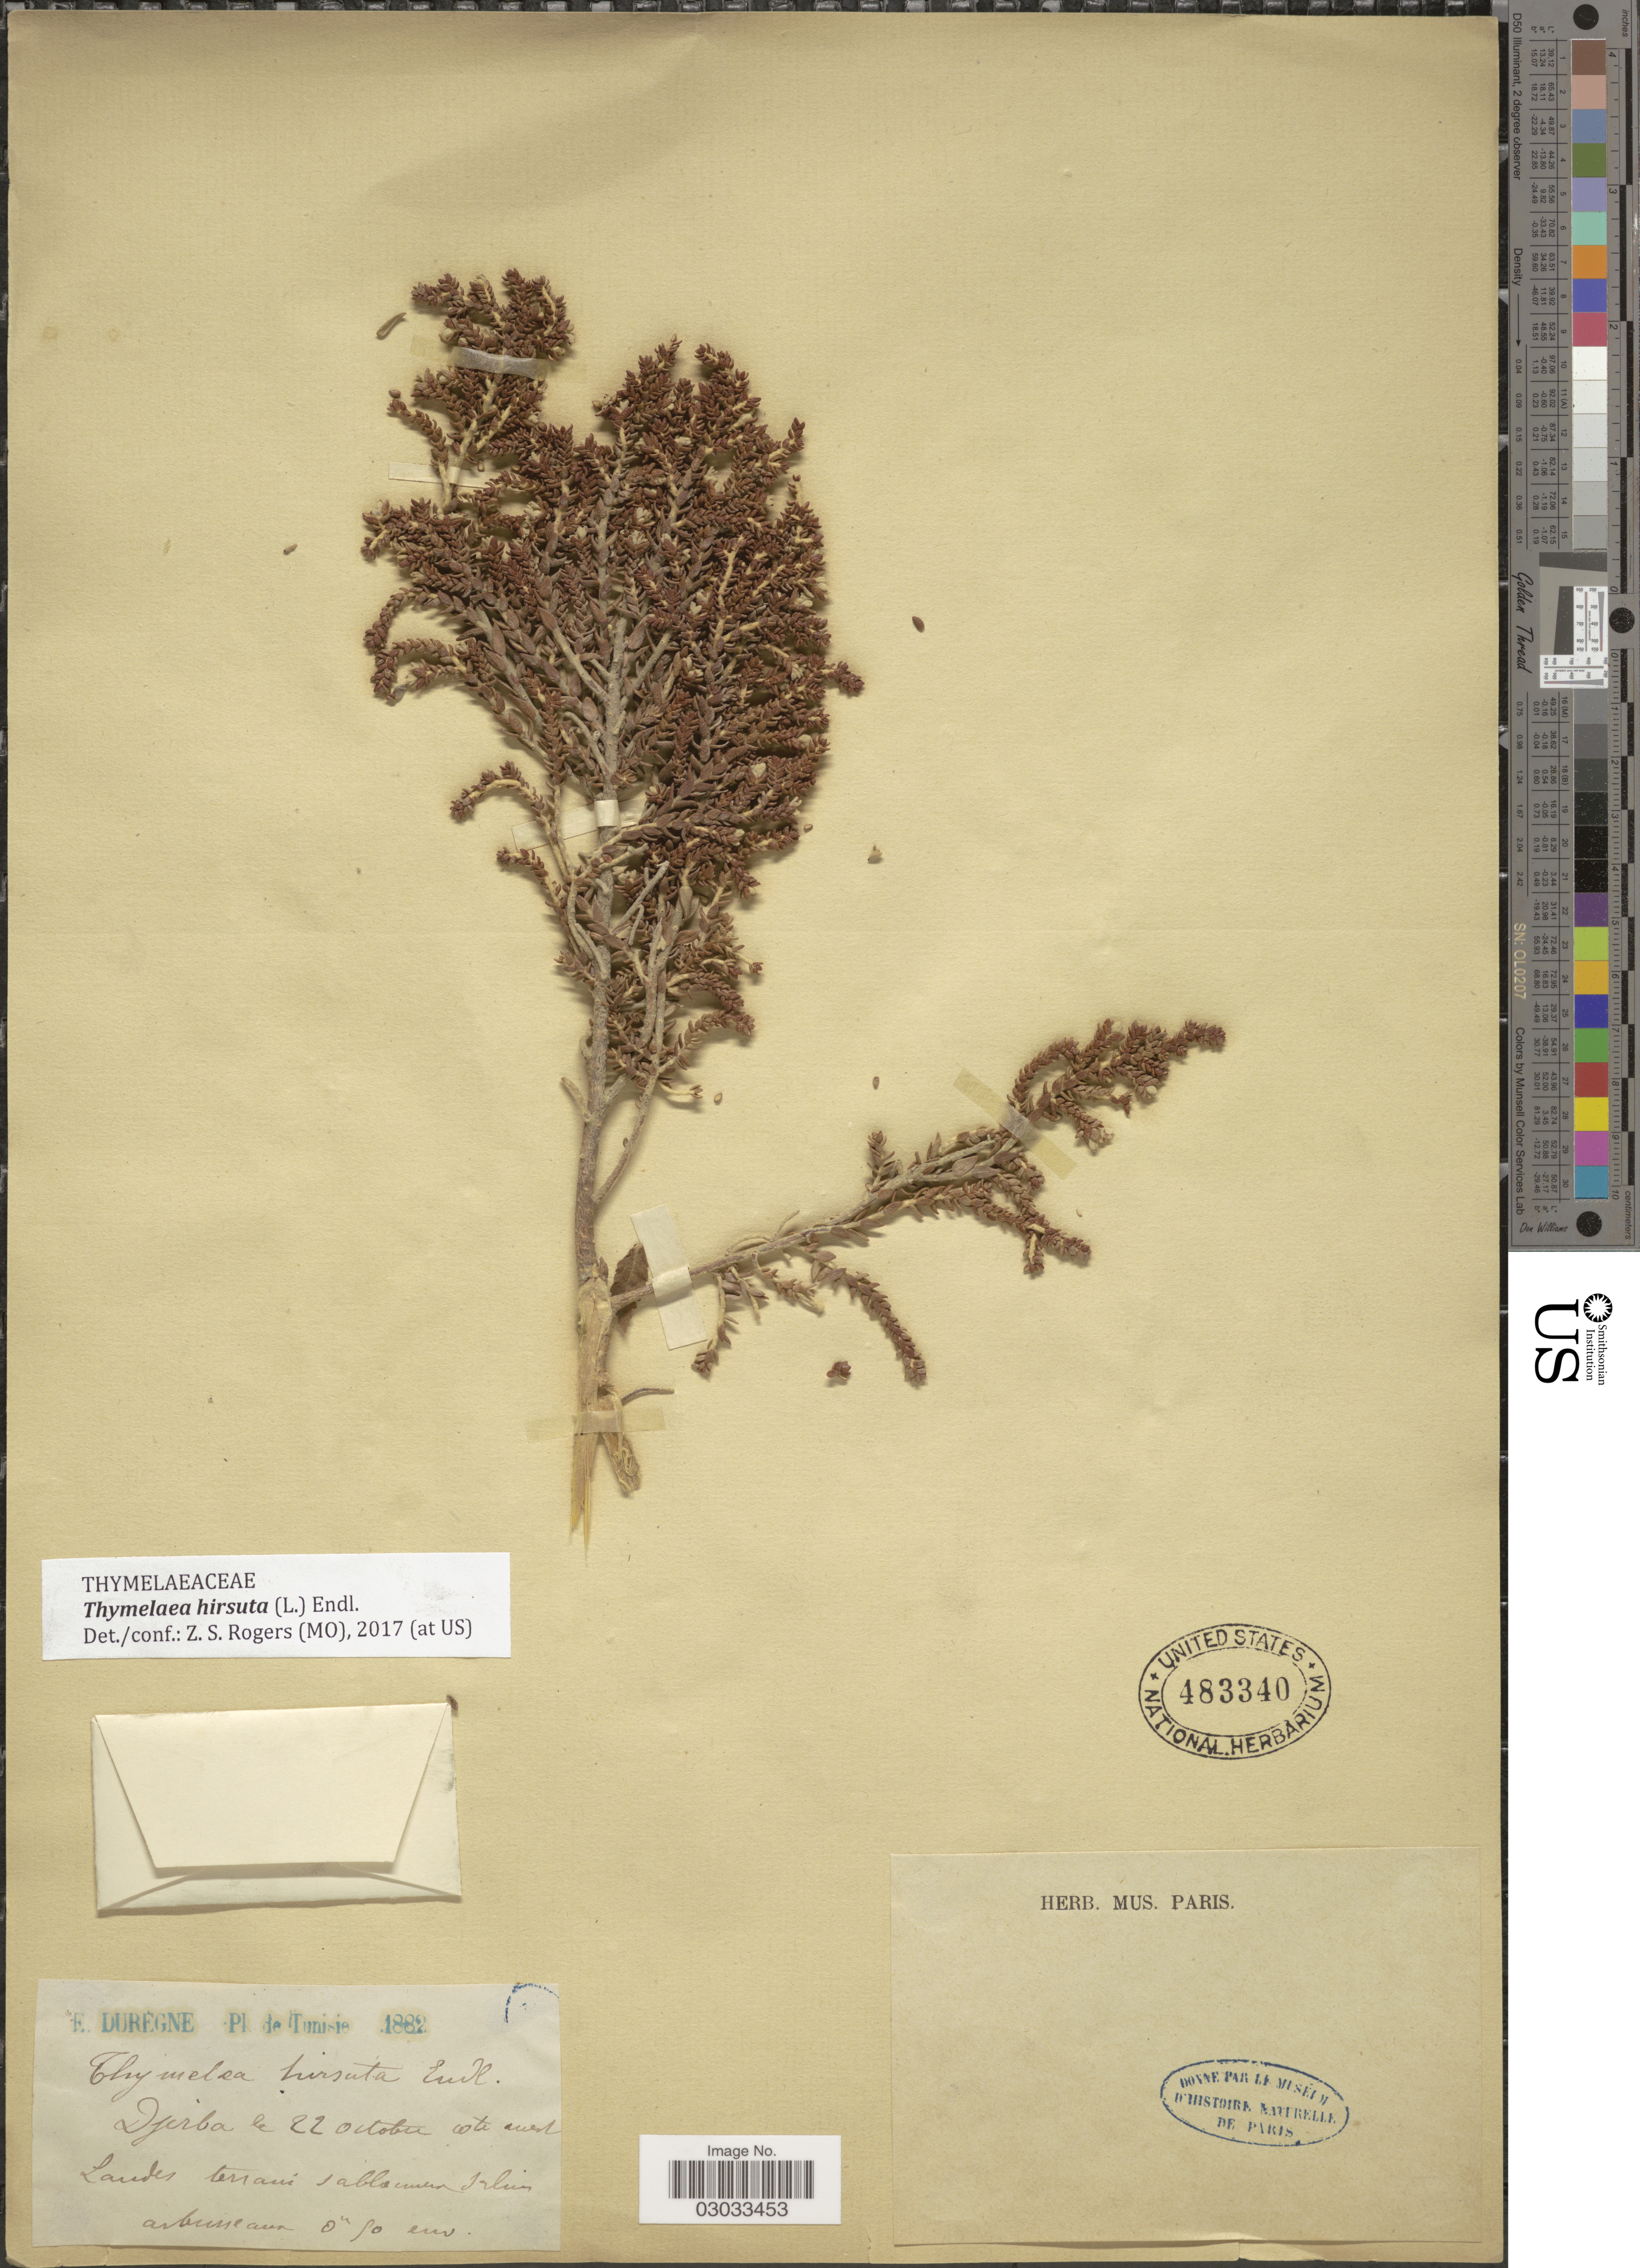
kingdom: Plantae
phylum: Tracheophyta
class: Magnoliopsida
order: Malvales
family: Thymelaeaceae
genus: Thymelaea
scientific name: Thymelaea hirsuta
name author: (L.) Endl.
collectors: F. Durègne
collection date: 1882-10-22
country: Tunisia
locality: Djerba.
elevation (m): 0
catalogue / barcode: US 483340